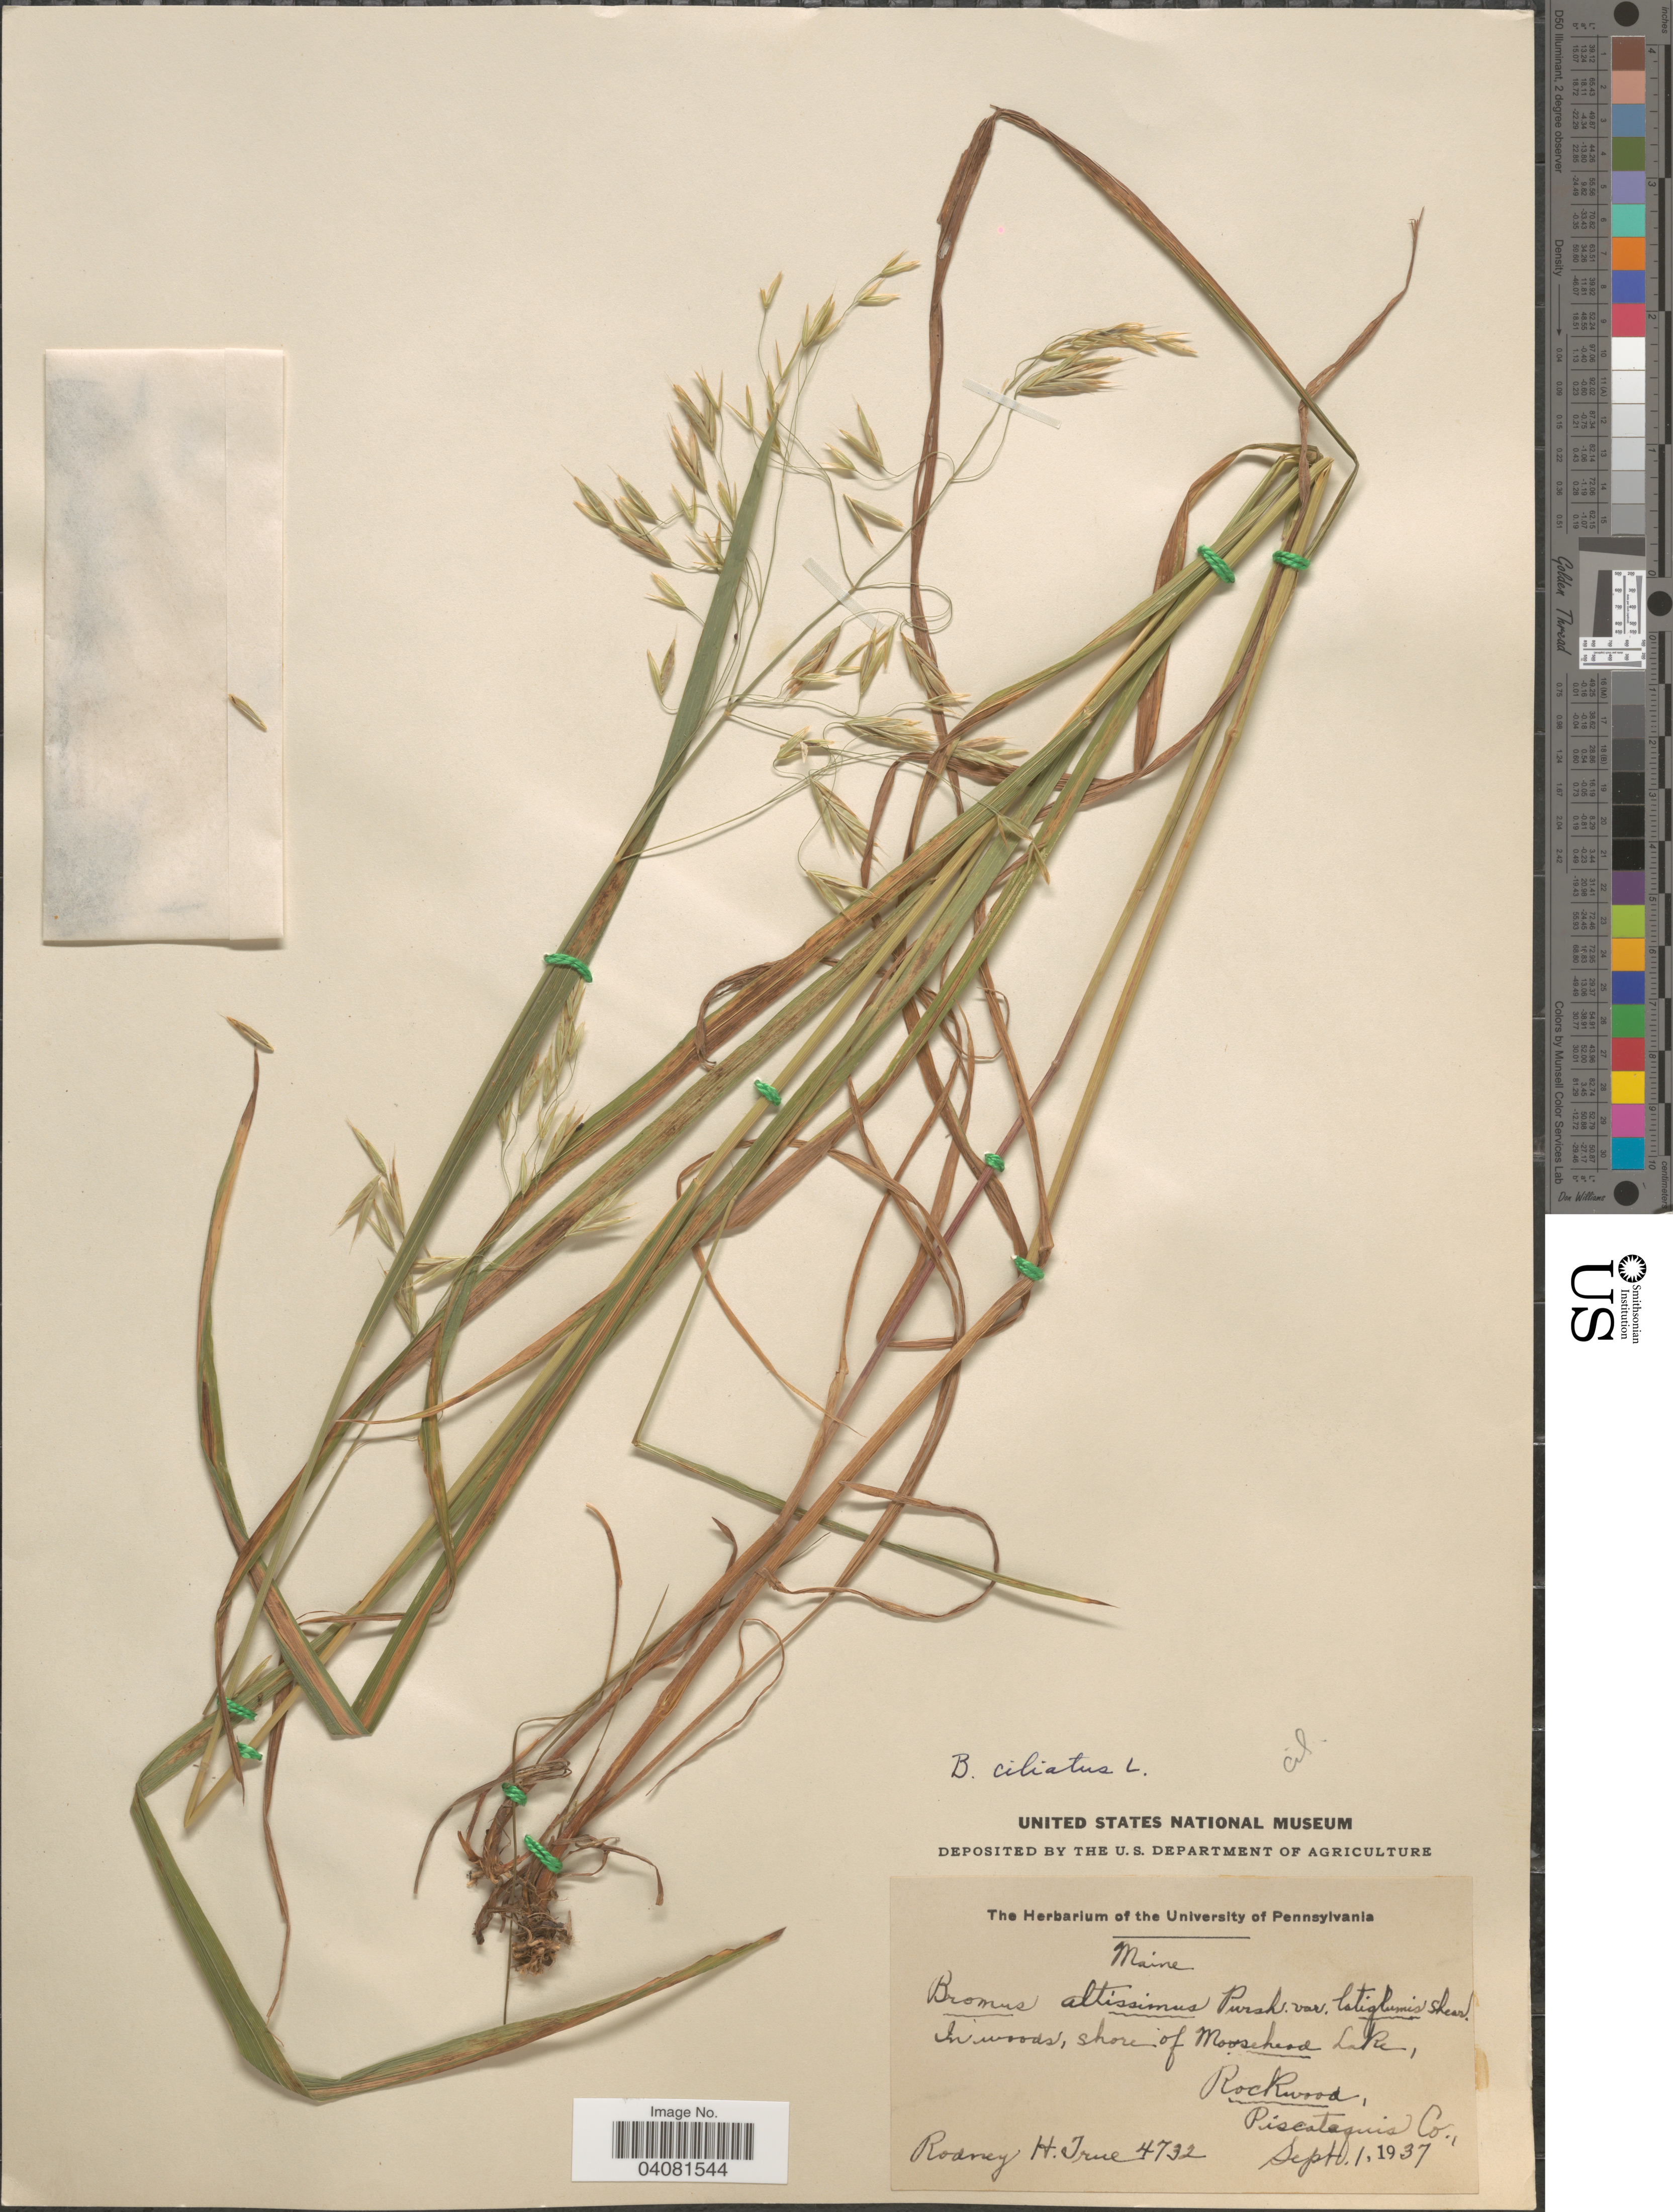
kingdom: Plantae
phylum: Tracheophyta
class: Liliopsida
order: Poales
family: Poaceae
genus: Bromus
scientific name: Bromus ciliatus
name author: L.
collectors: R. H. True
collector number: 4732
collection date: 1937-09-01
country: United States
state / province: Maine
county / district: Piscataquis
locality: In woods, shore of Moosehead Lake, Rockwood, Piscataquis Co.